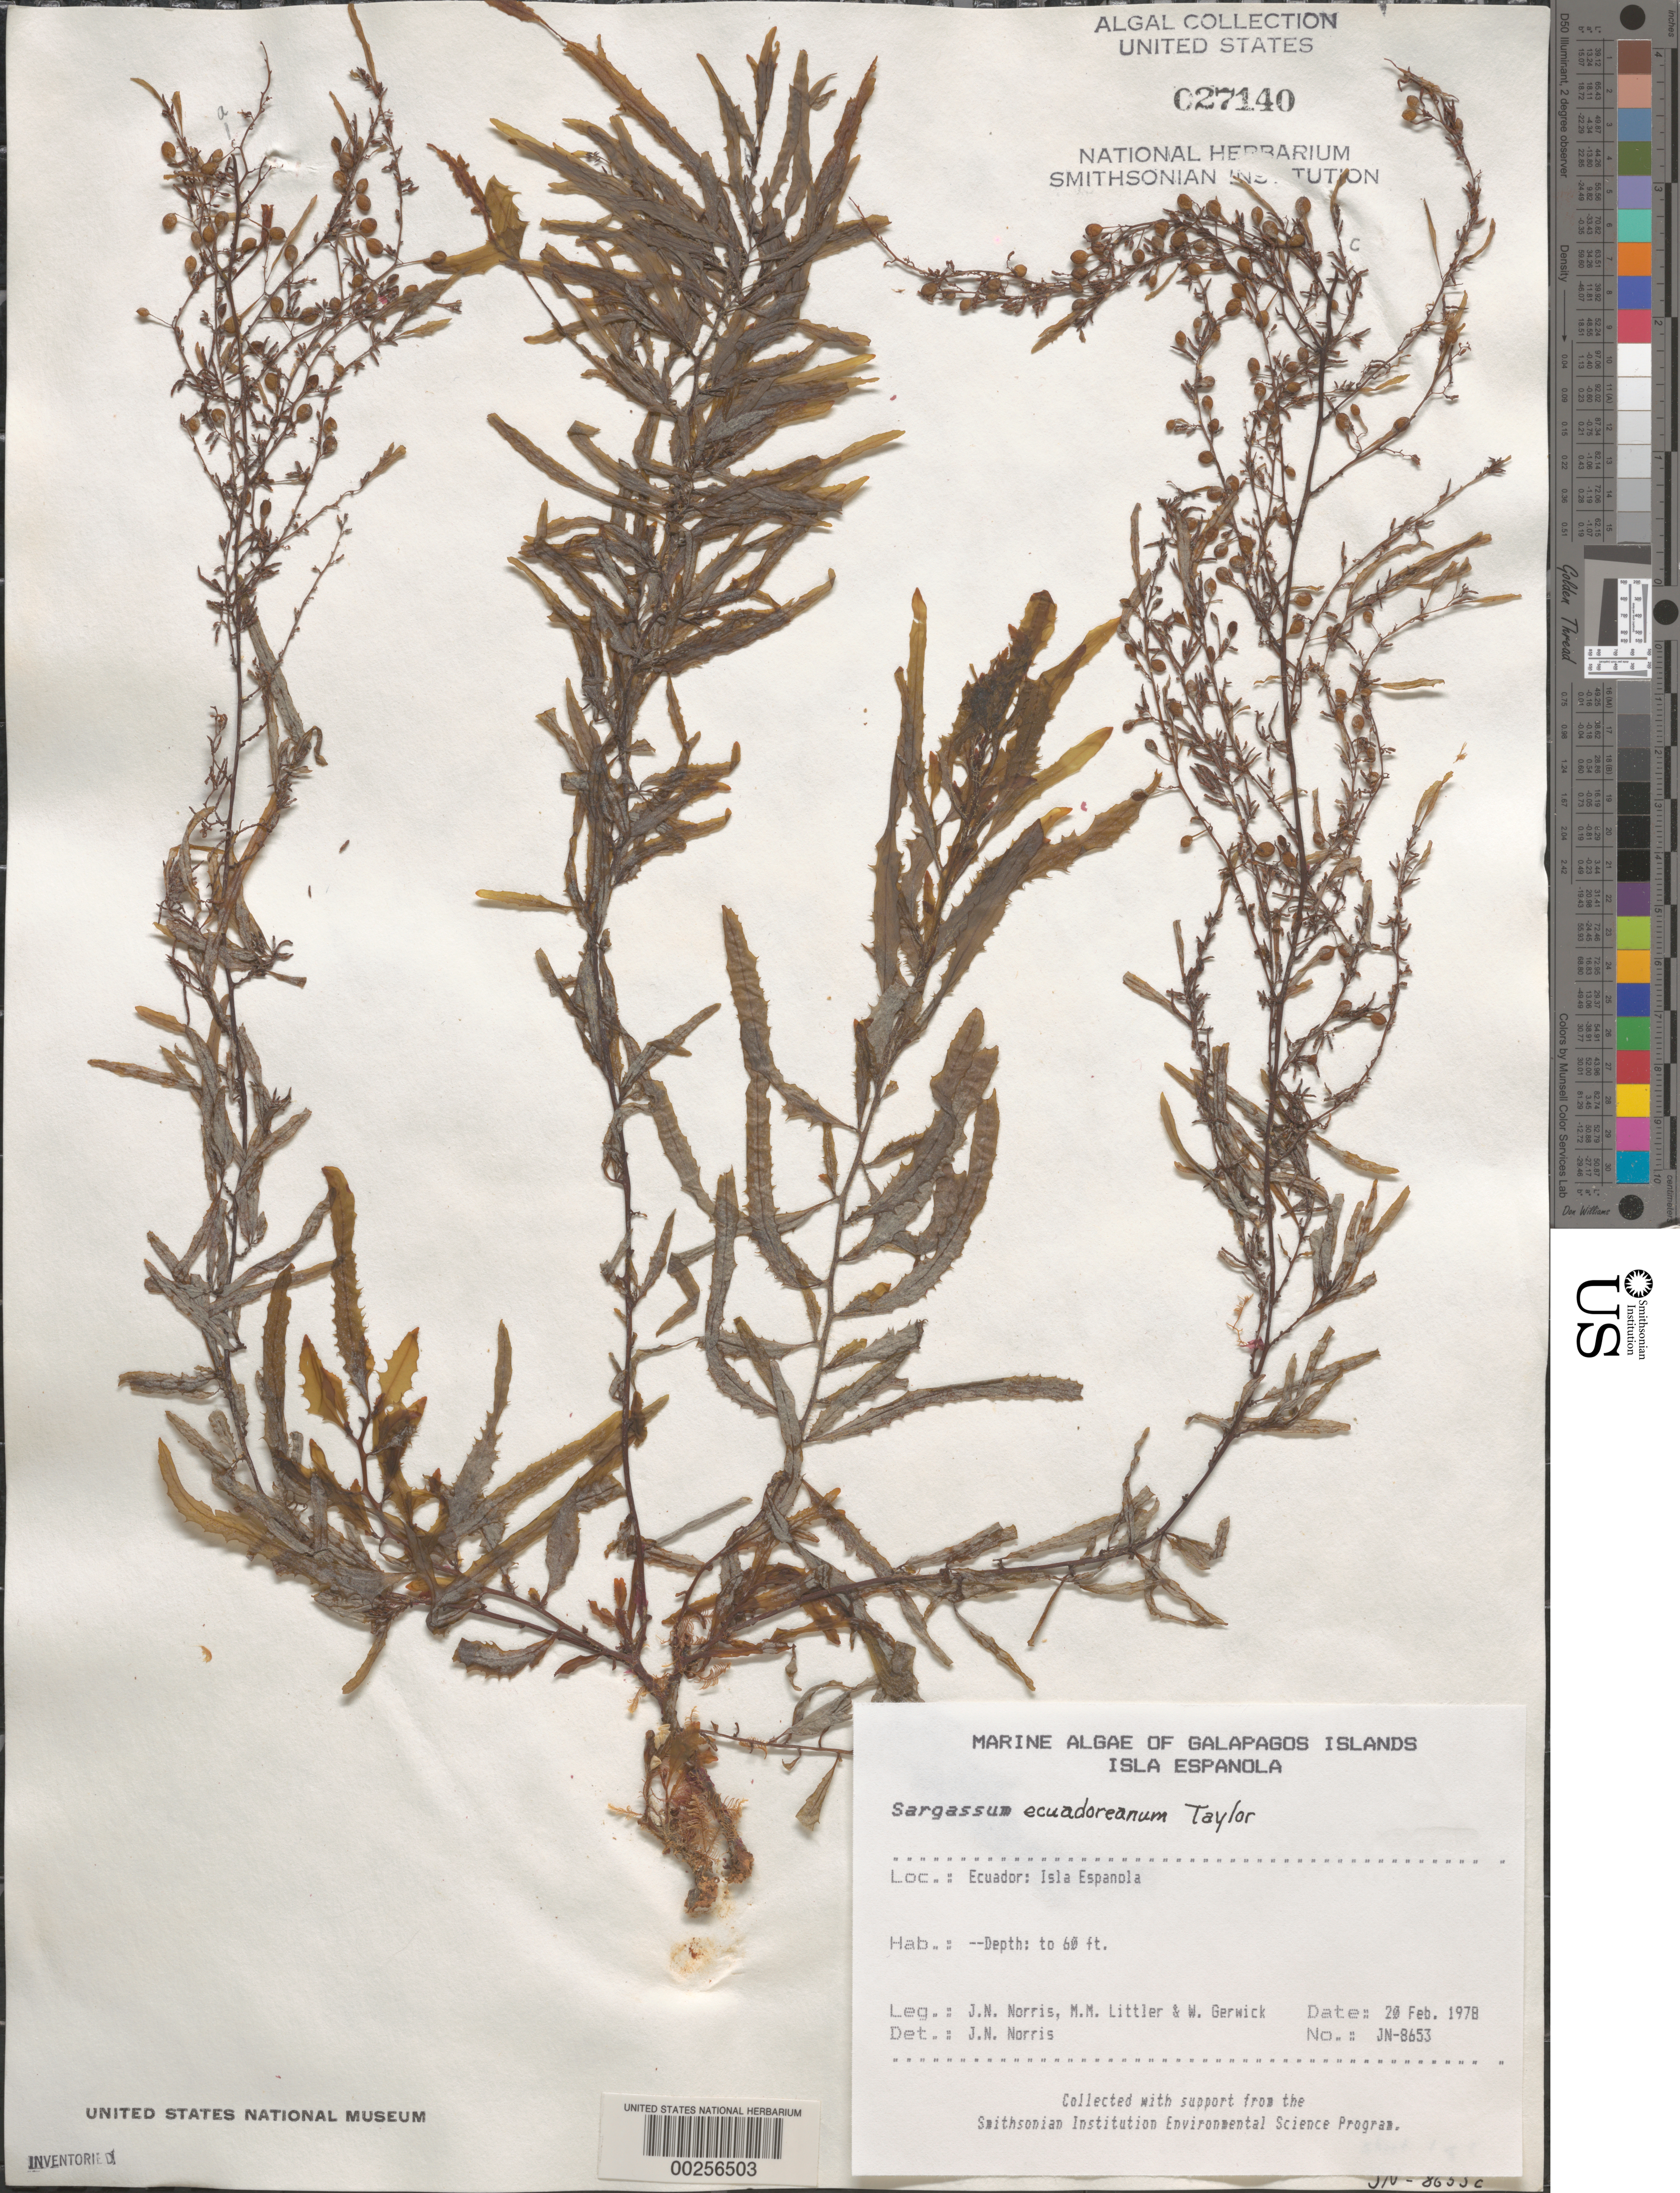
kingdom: Chromista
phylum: Ochrophyta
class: Phaeophyceae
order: Fucales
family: Sargassaceae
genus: Sargassum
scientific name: Sargassum ecuadoreanum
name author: W.R. Taylor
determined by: Norris, James N.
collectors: J. N. Norris, M. M. Littler & W. Gerwick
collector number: JN-8653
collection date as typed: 20 Feb 1978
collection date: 1978-02-20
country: Ecuador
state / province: Colón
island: Española [Hood]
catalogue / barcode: US 27140